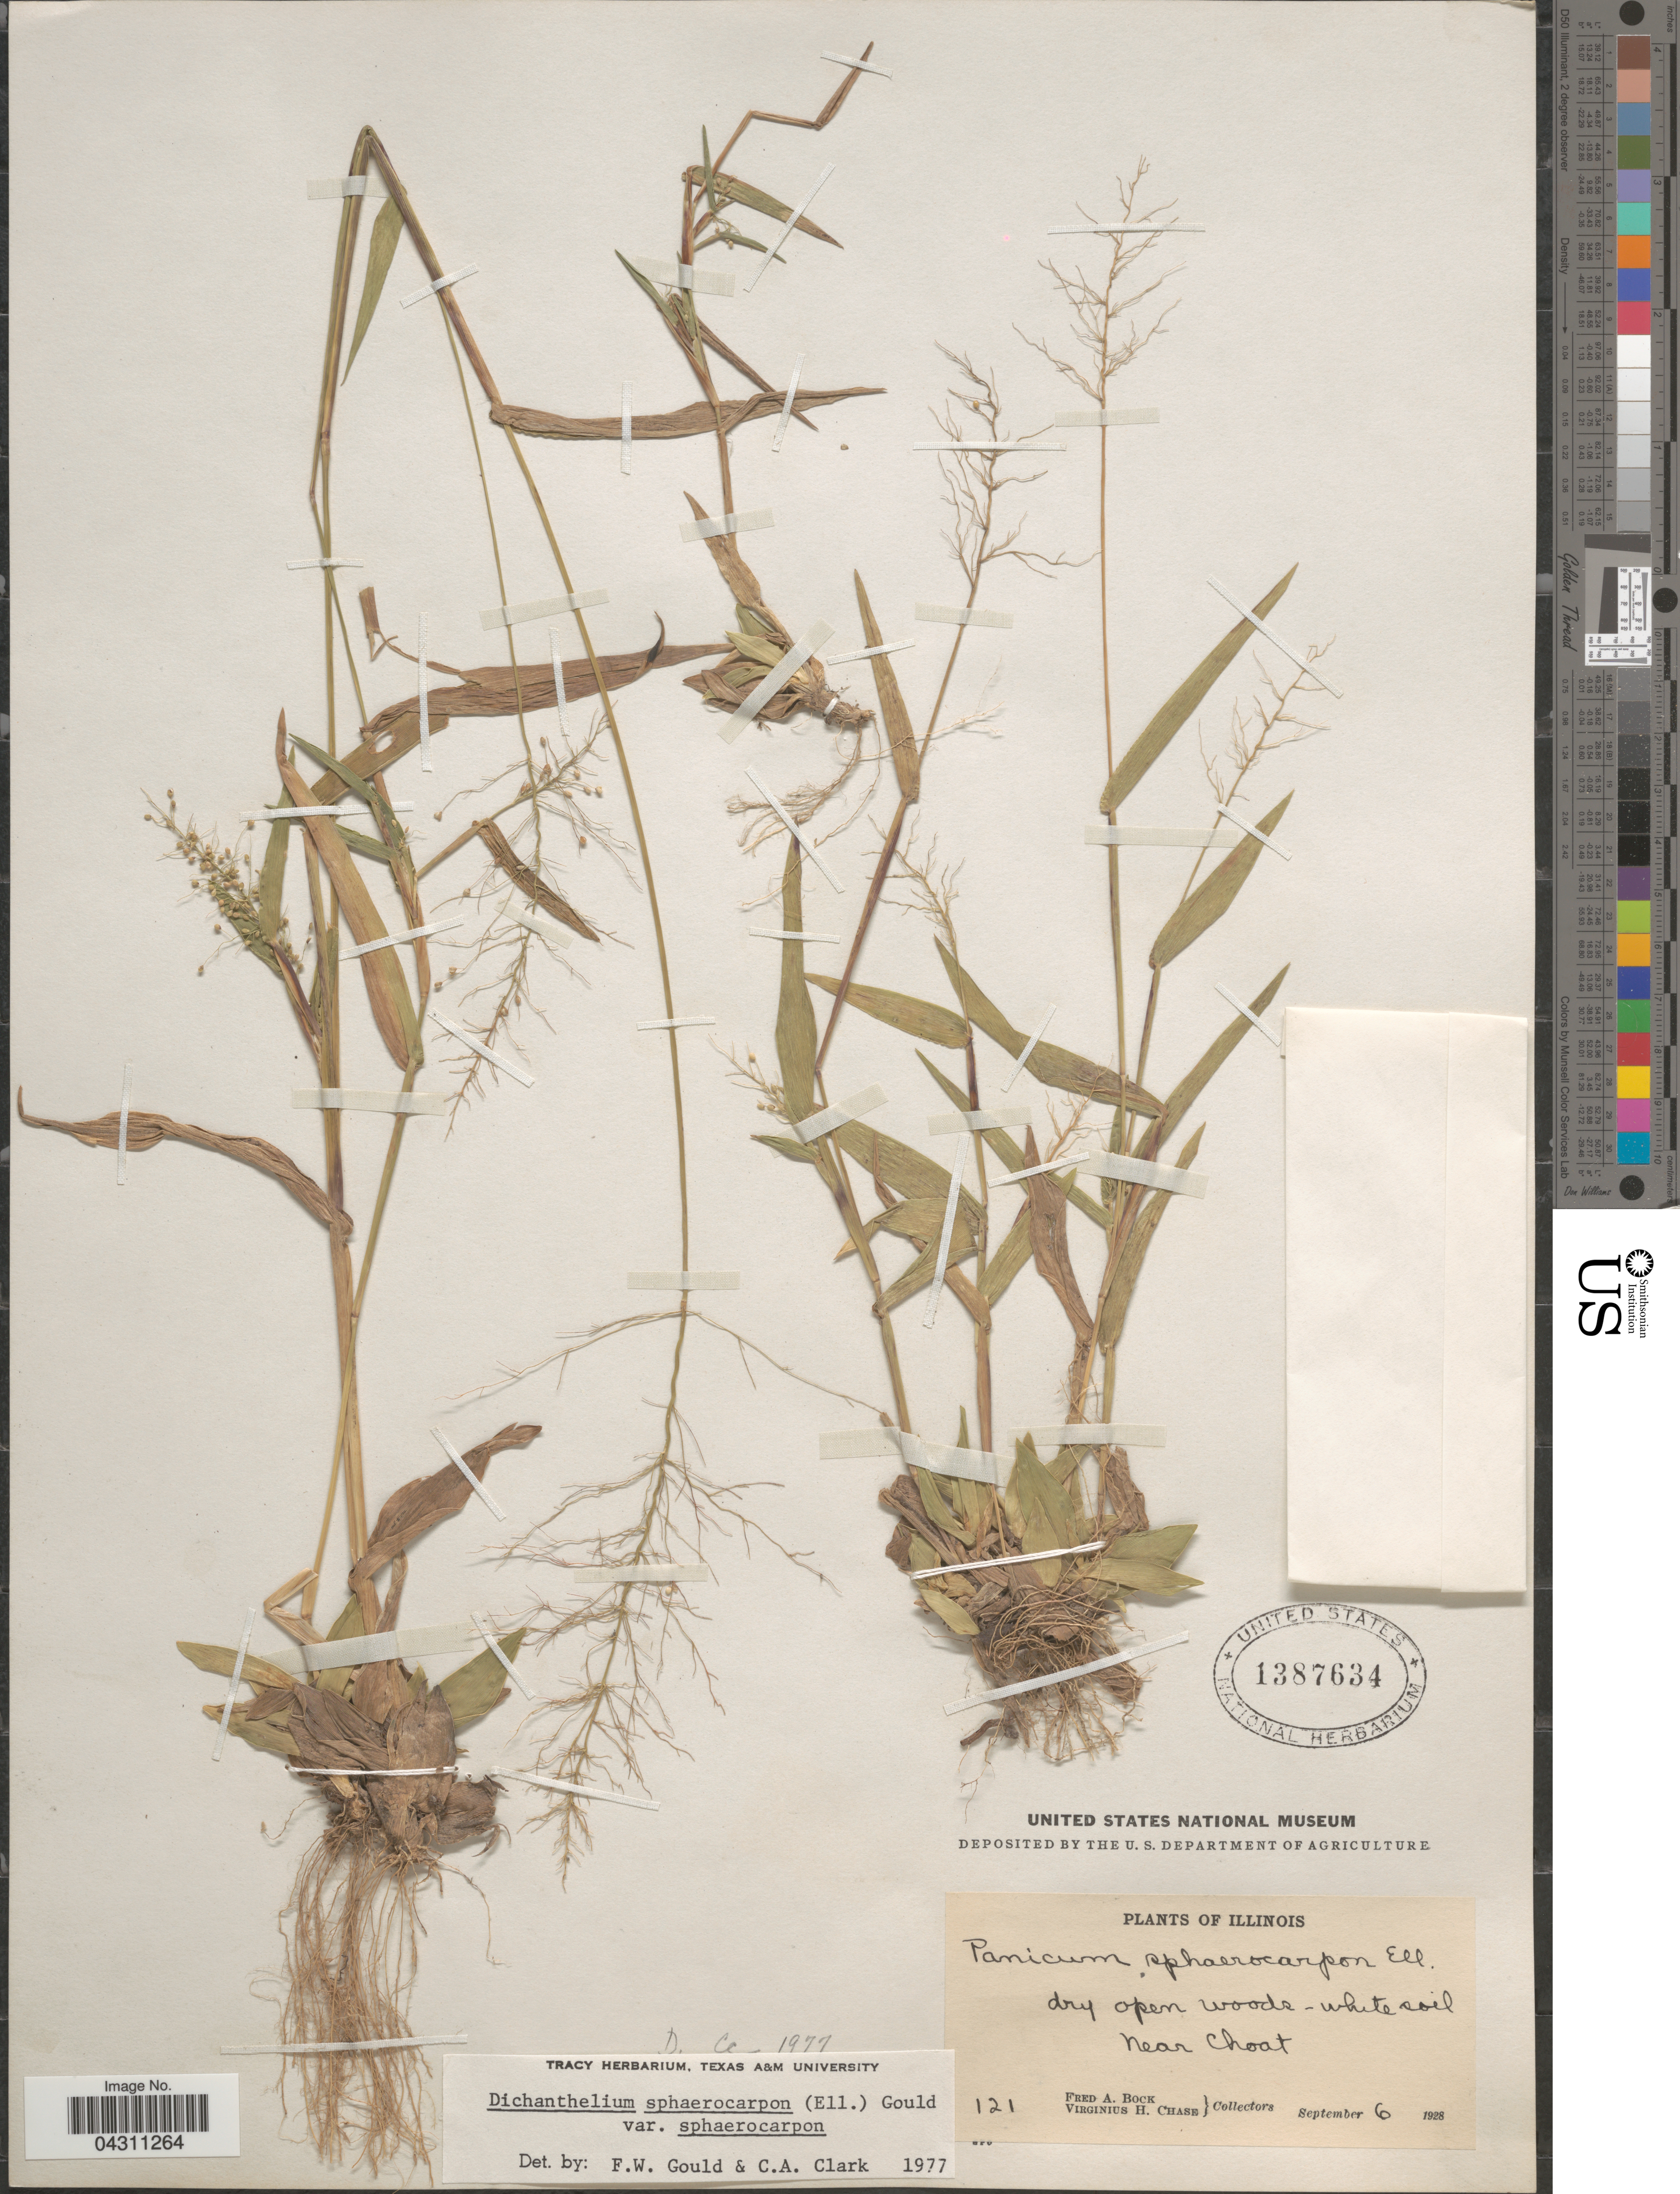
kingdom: Plantae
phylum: Tracheophyta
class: Liliopsida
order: Poales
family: Poaceae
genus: Dichanthelium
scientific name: Dichanthelium sphaerocarpon var. sphaerocarpon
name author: (Elliott) Gould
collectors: F. Bock & V. H. Chase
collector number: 121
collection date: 1928-09-06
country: United States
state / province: Illinois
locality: Near Choat.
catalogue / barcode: US 1387634